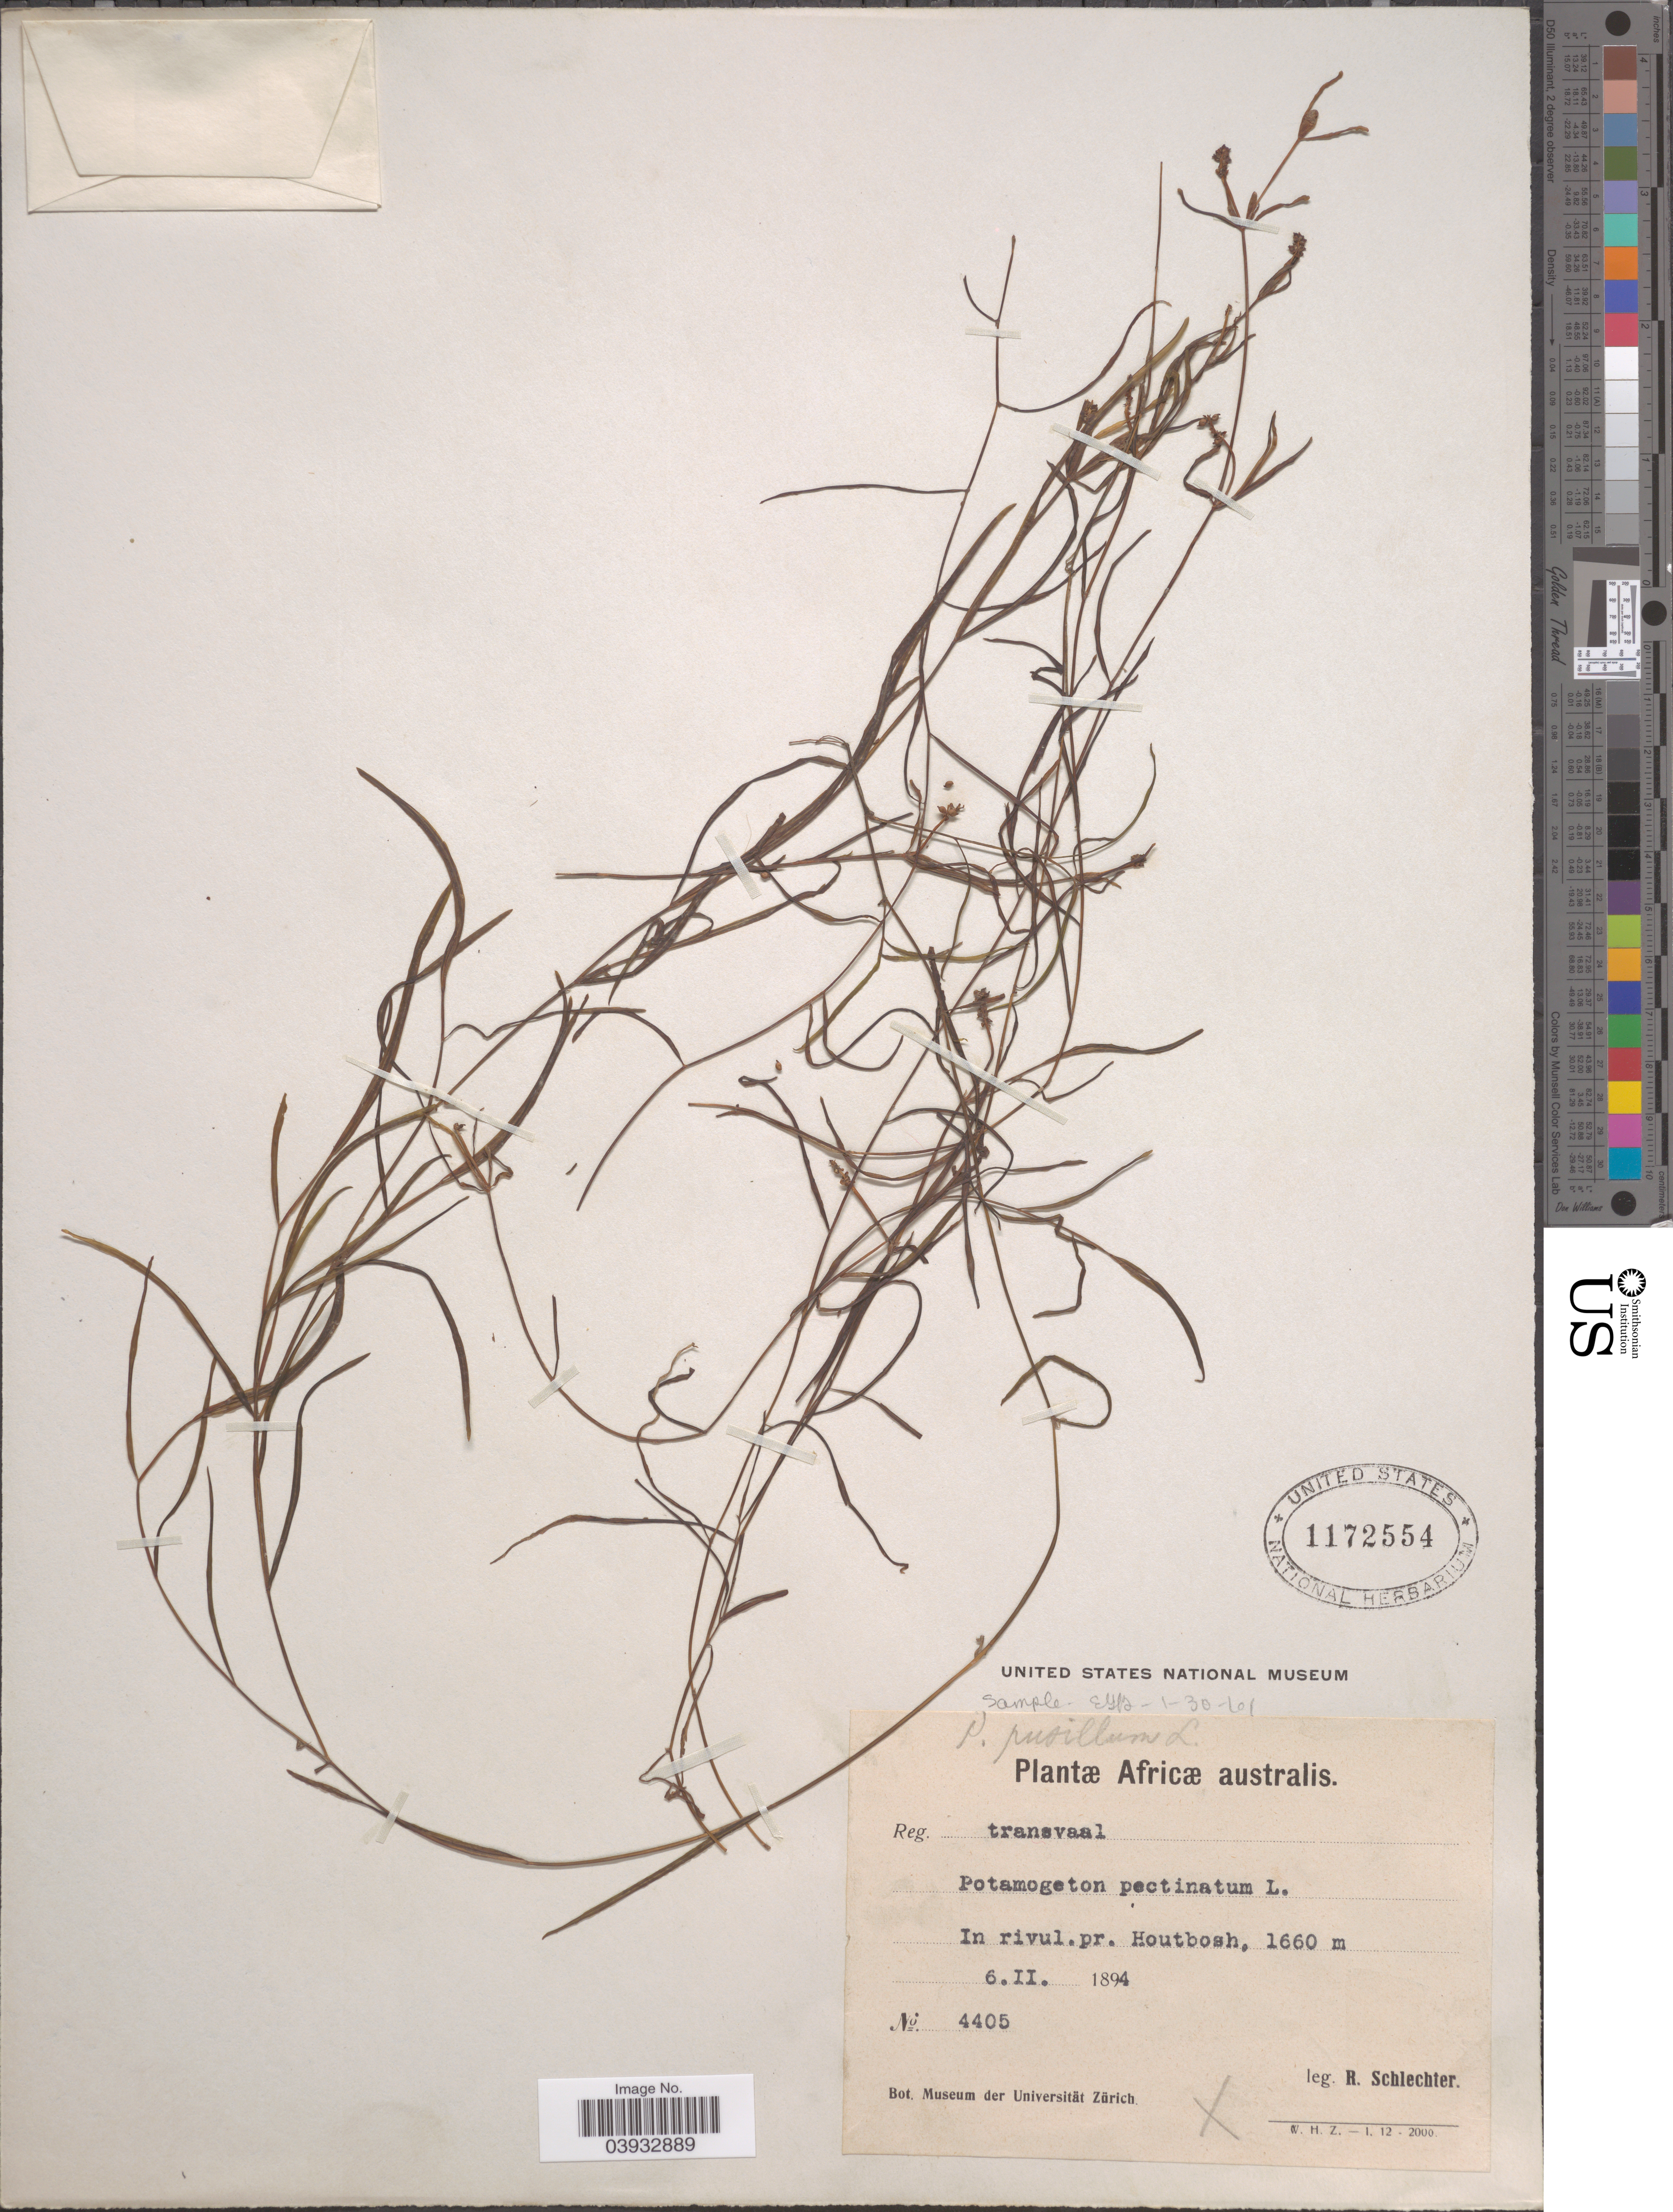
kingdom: Plantae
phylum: Tracheophyta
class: Liliopsida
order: Alismatales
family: Potamogetonaceae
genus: Potamogeton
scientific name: Potamogeton pusillus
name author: L.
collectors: F. R. R. Schlechter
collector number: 4405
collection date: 1894-02-06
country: South Africa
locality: Reg. transvaal. In rivul. pr. Houtbosh.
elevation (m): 1660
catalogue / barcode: US 1172554